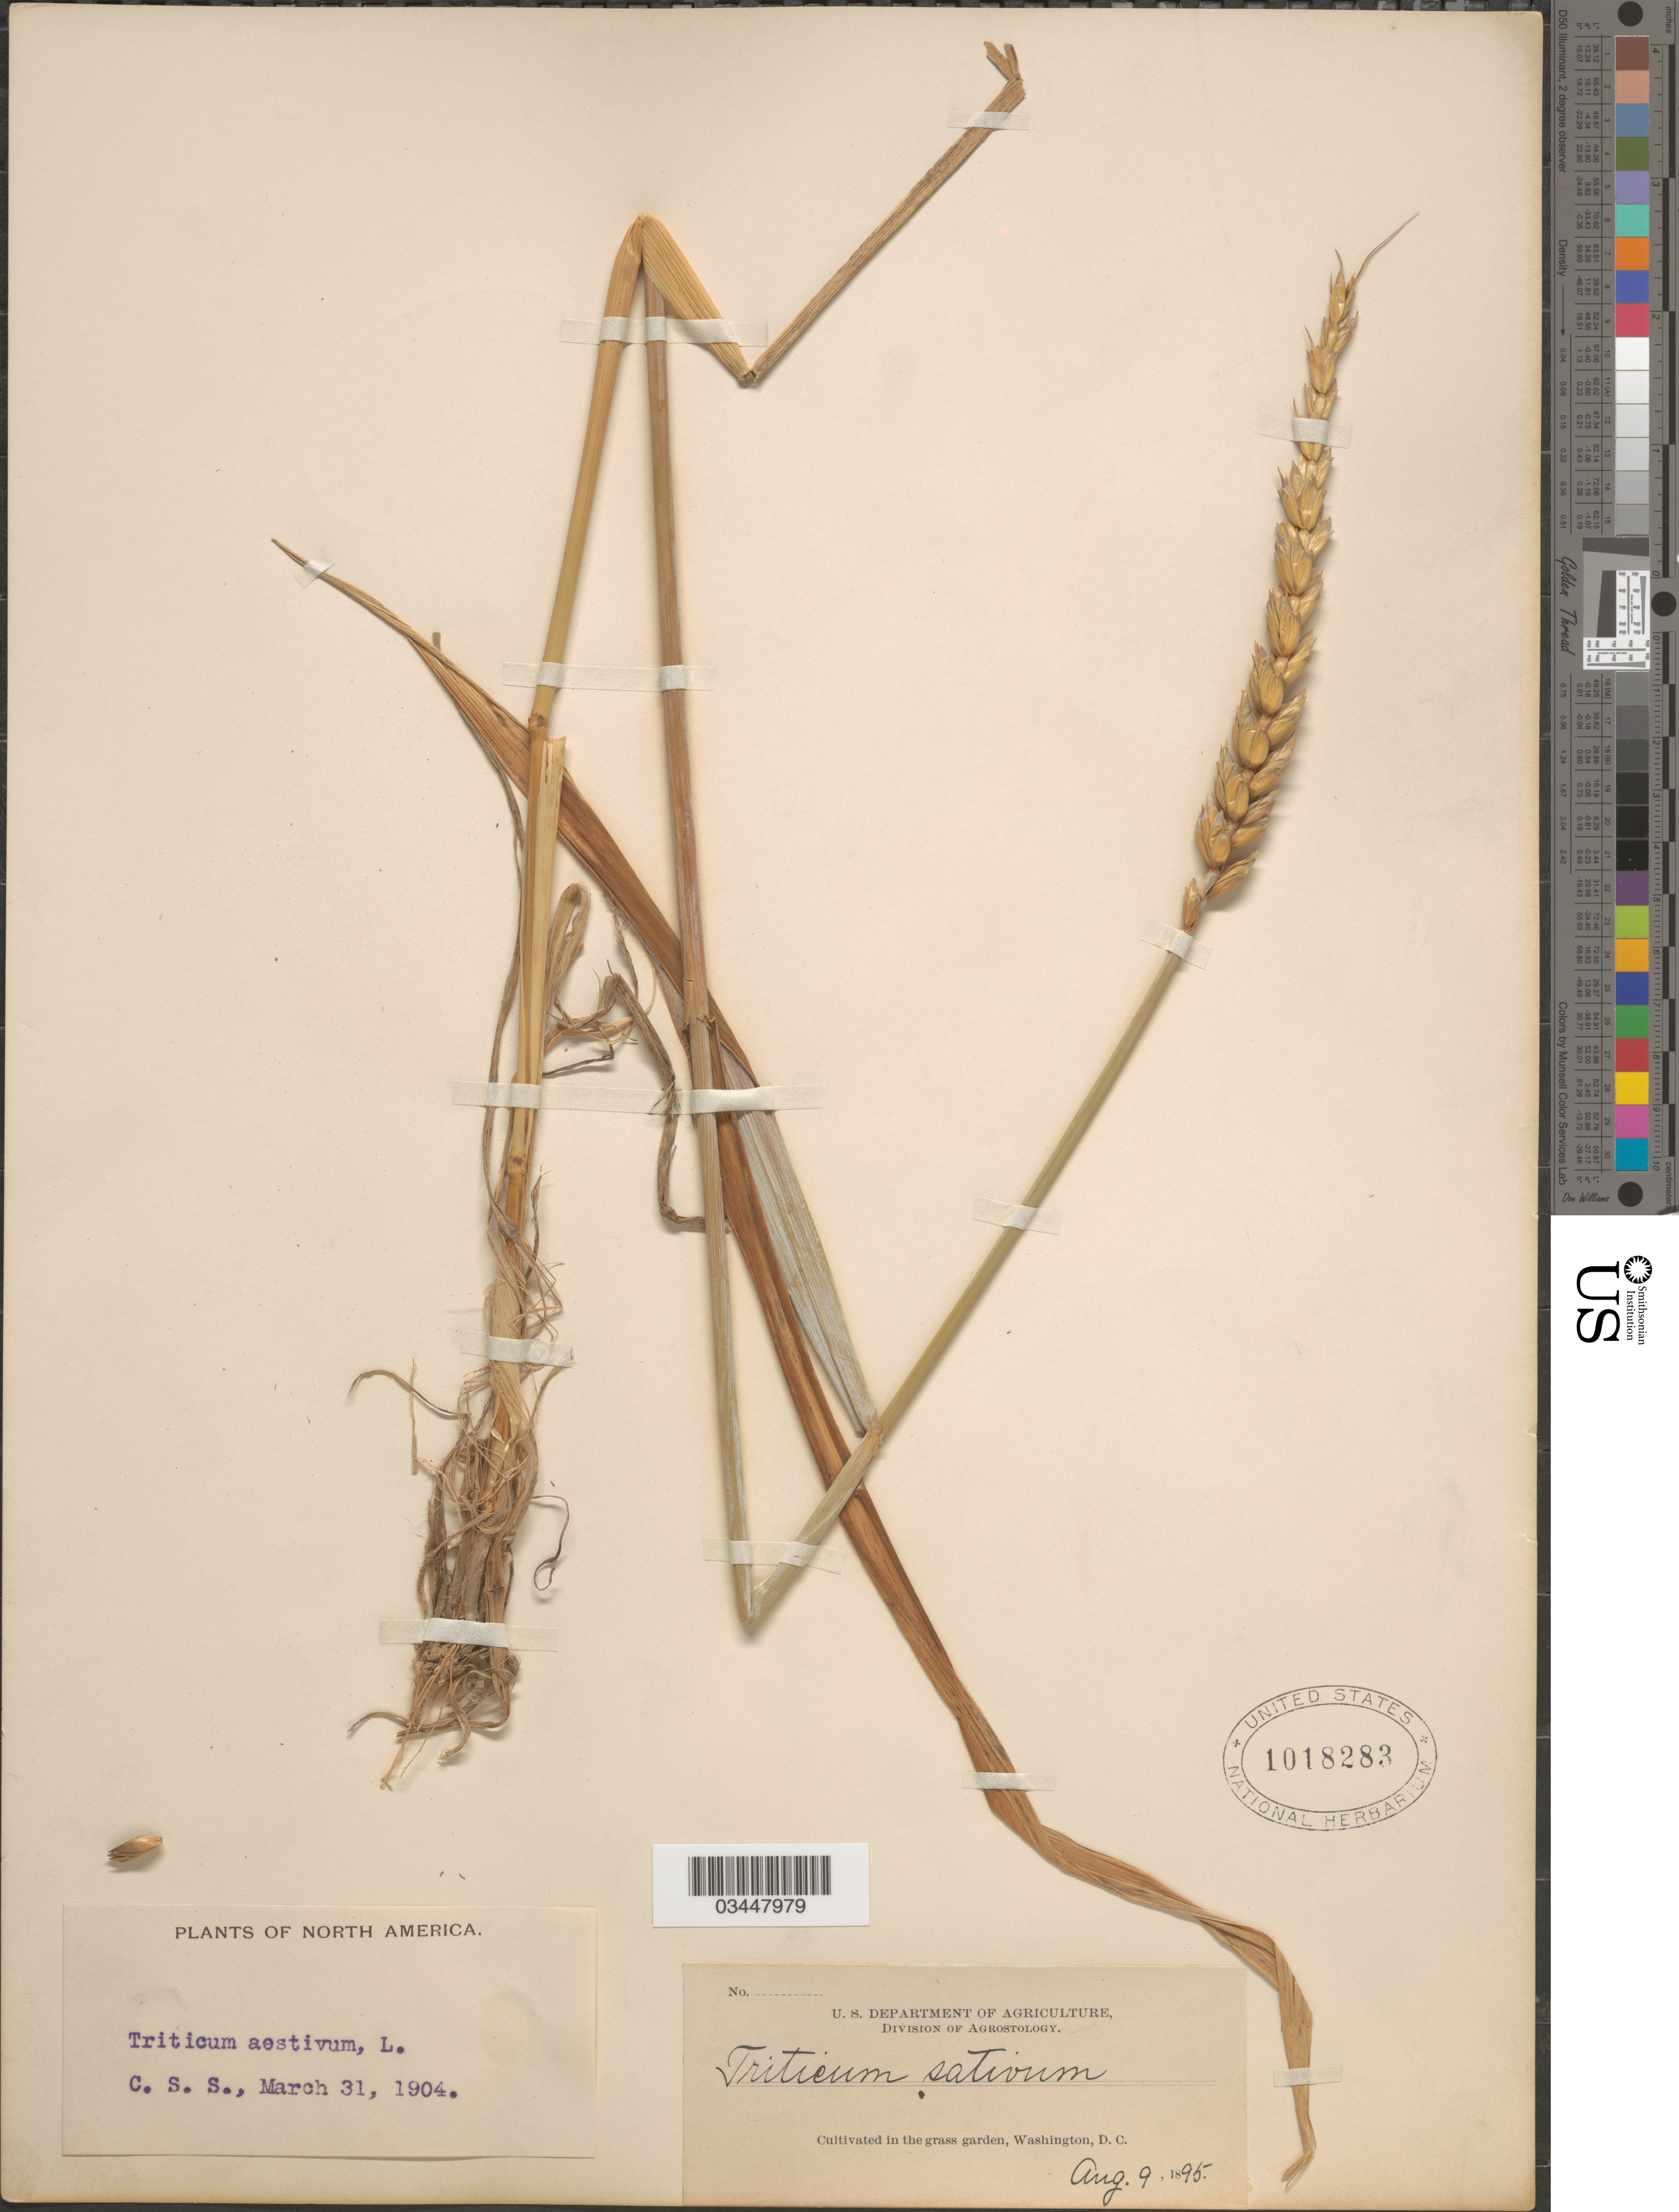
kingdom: Plantae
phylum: Tracheophyta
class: Liliopsida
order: Poales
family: Poaceae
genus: Triticum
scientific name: Triticum aestivum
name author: L.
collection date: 1895-08-09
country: United States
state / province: District of Columbia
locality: In the grass garden, Washington.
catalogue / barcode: US 1018283